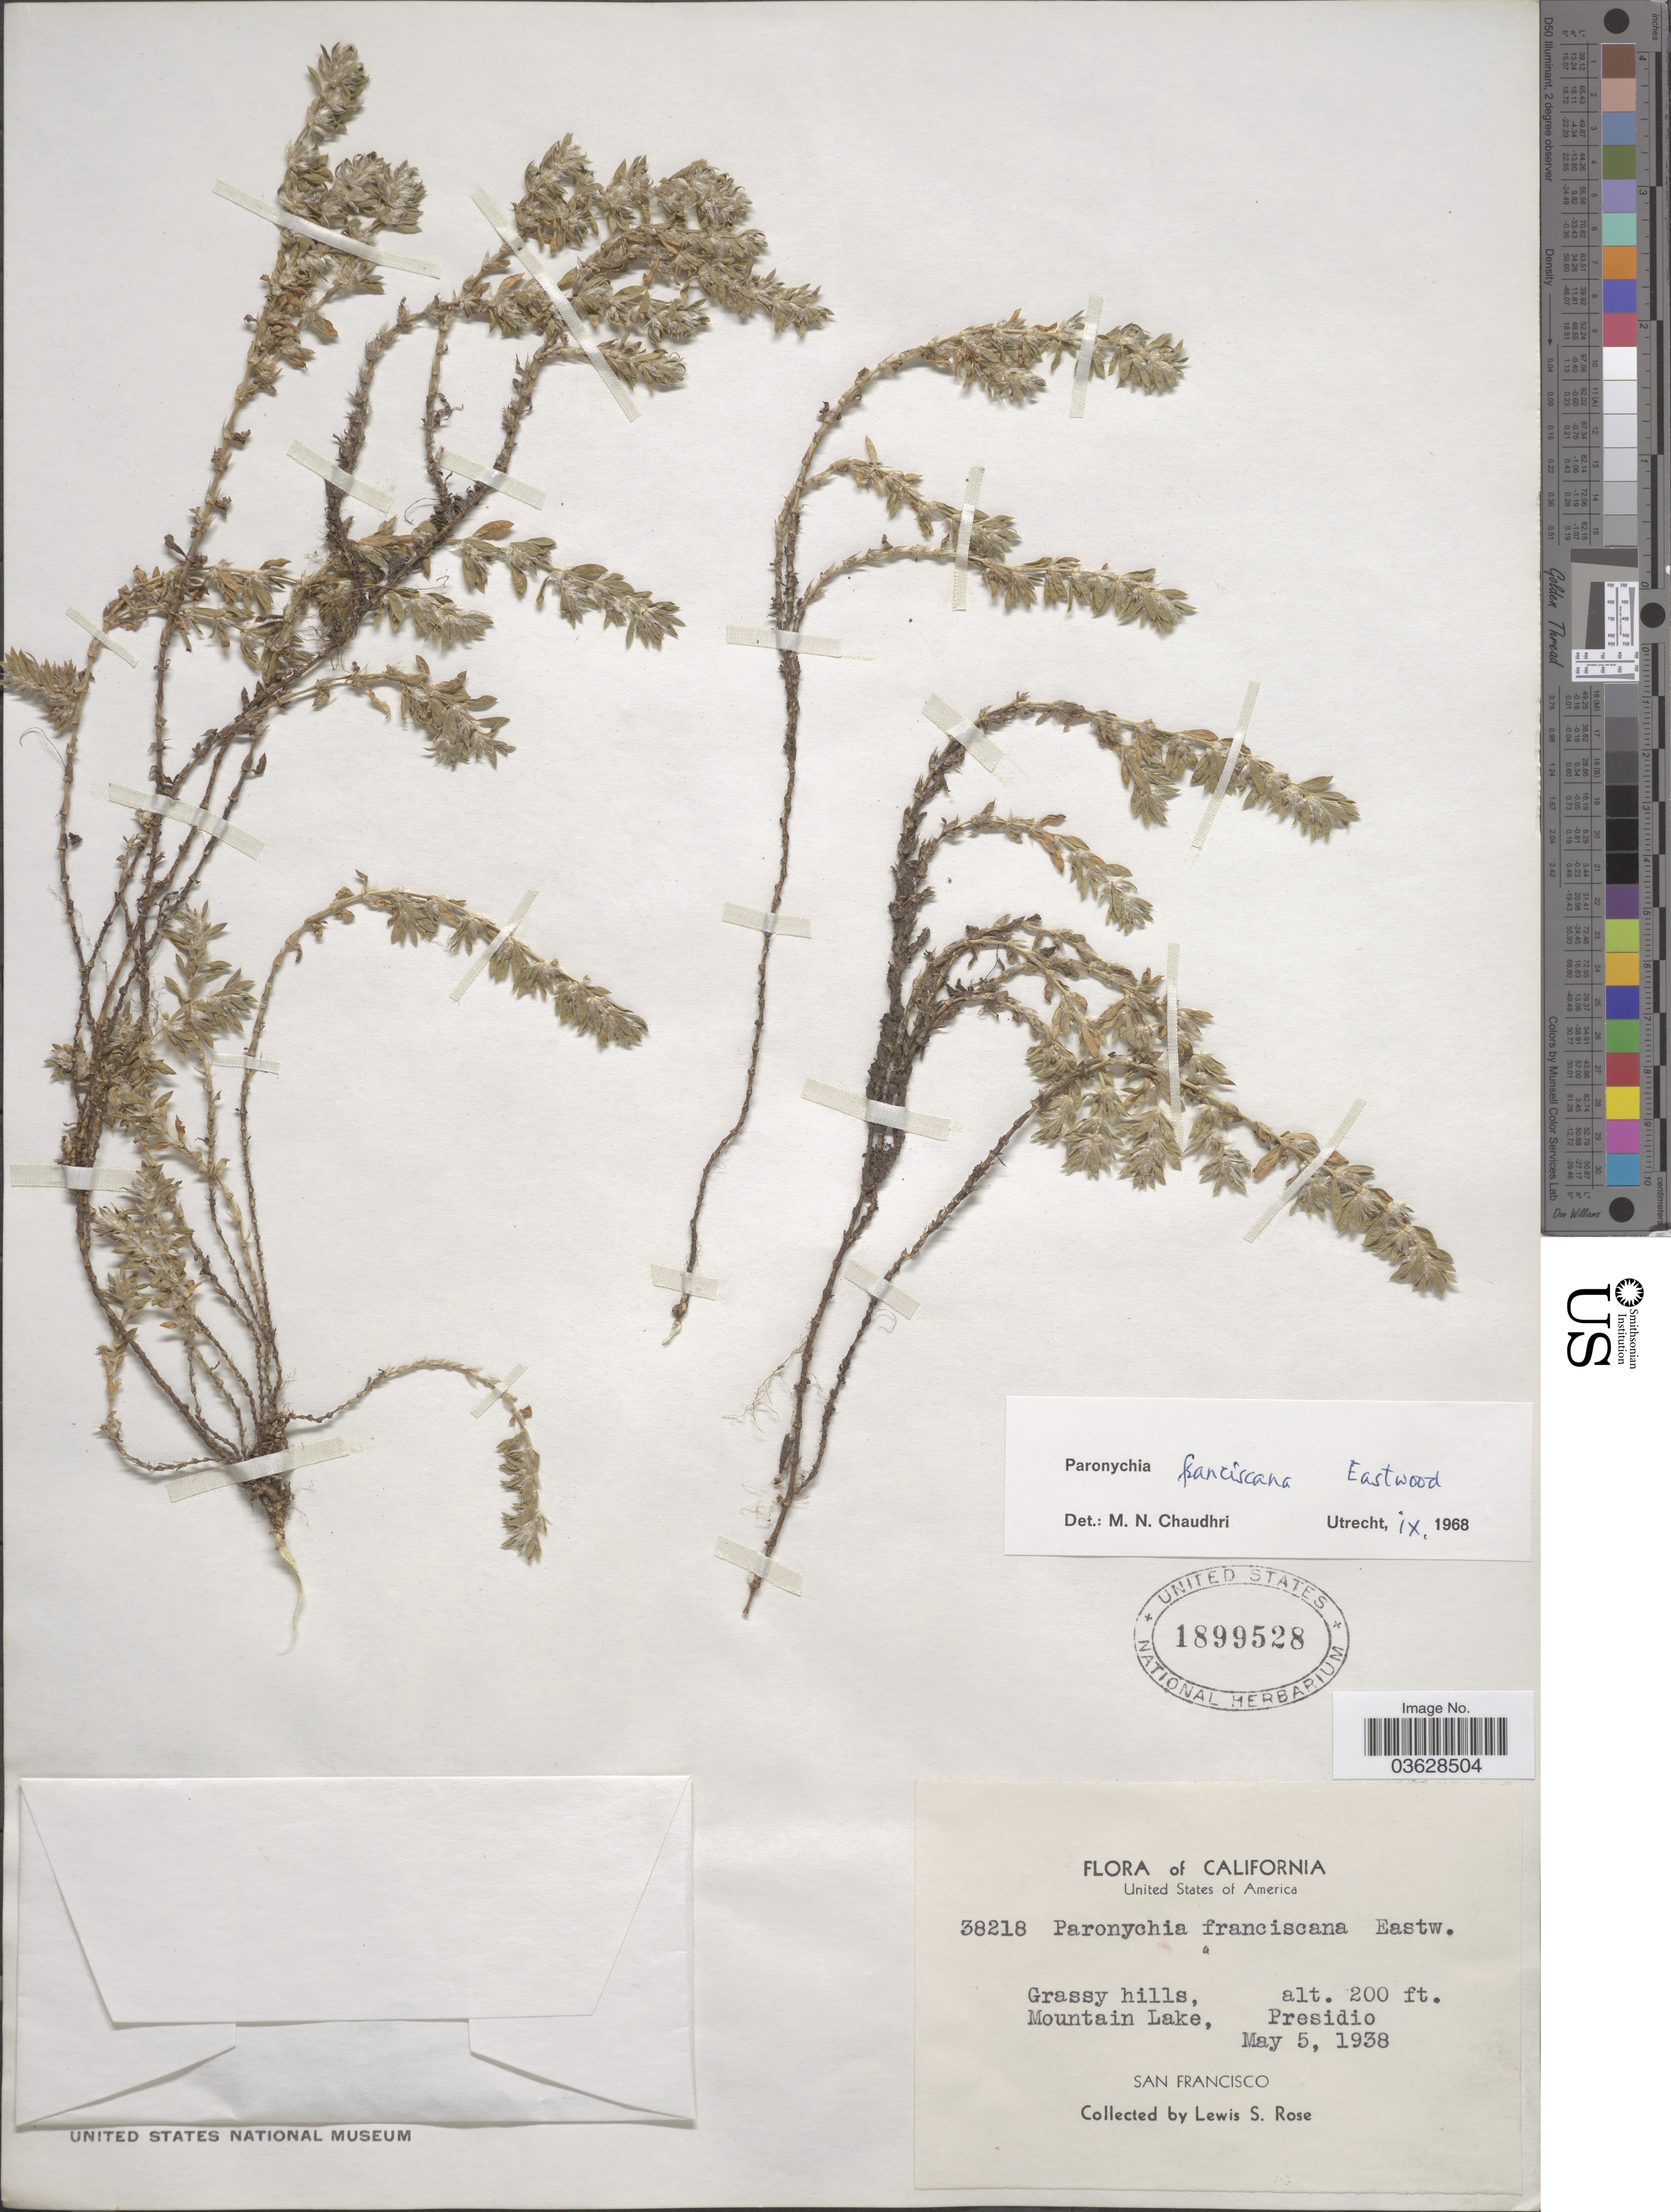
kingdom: Plantae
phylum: Tracheophyta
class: Magnoliopsida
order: Caryophyllales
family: Caryophyllaceae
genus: Paronychia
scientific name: Paronychia franciscana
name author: Eastw.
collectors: L. S. Rose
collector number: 38218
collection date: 1938-05-05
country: United States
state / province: California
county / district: San Francisco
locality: Mountain Lake, Presidio. San Francisco.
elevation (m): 61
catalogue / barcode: US 1899528